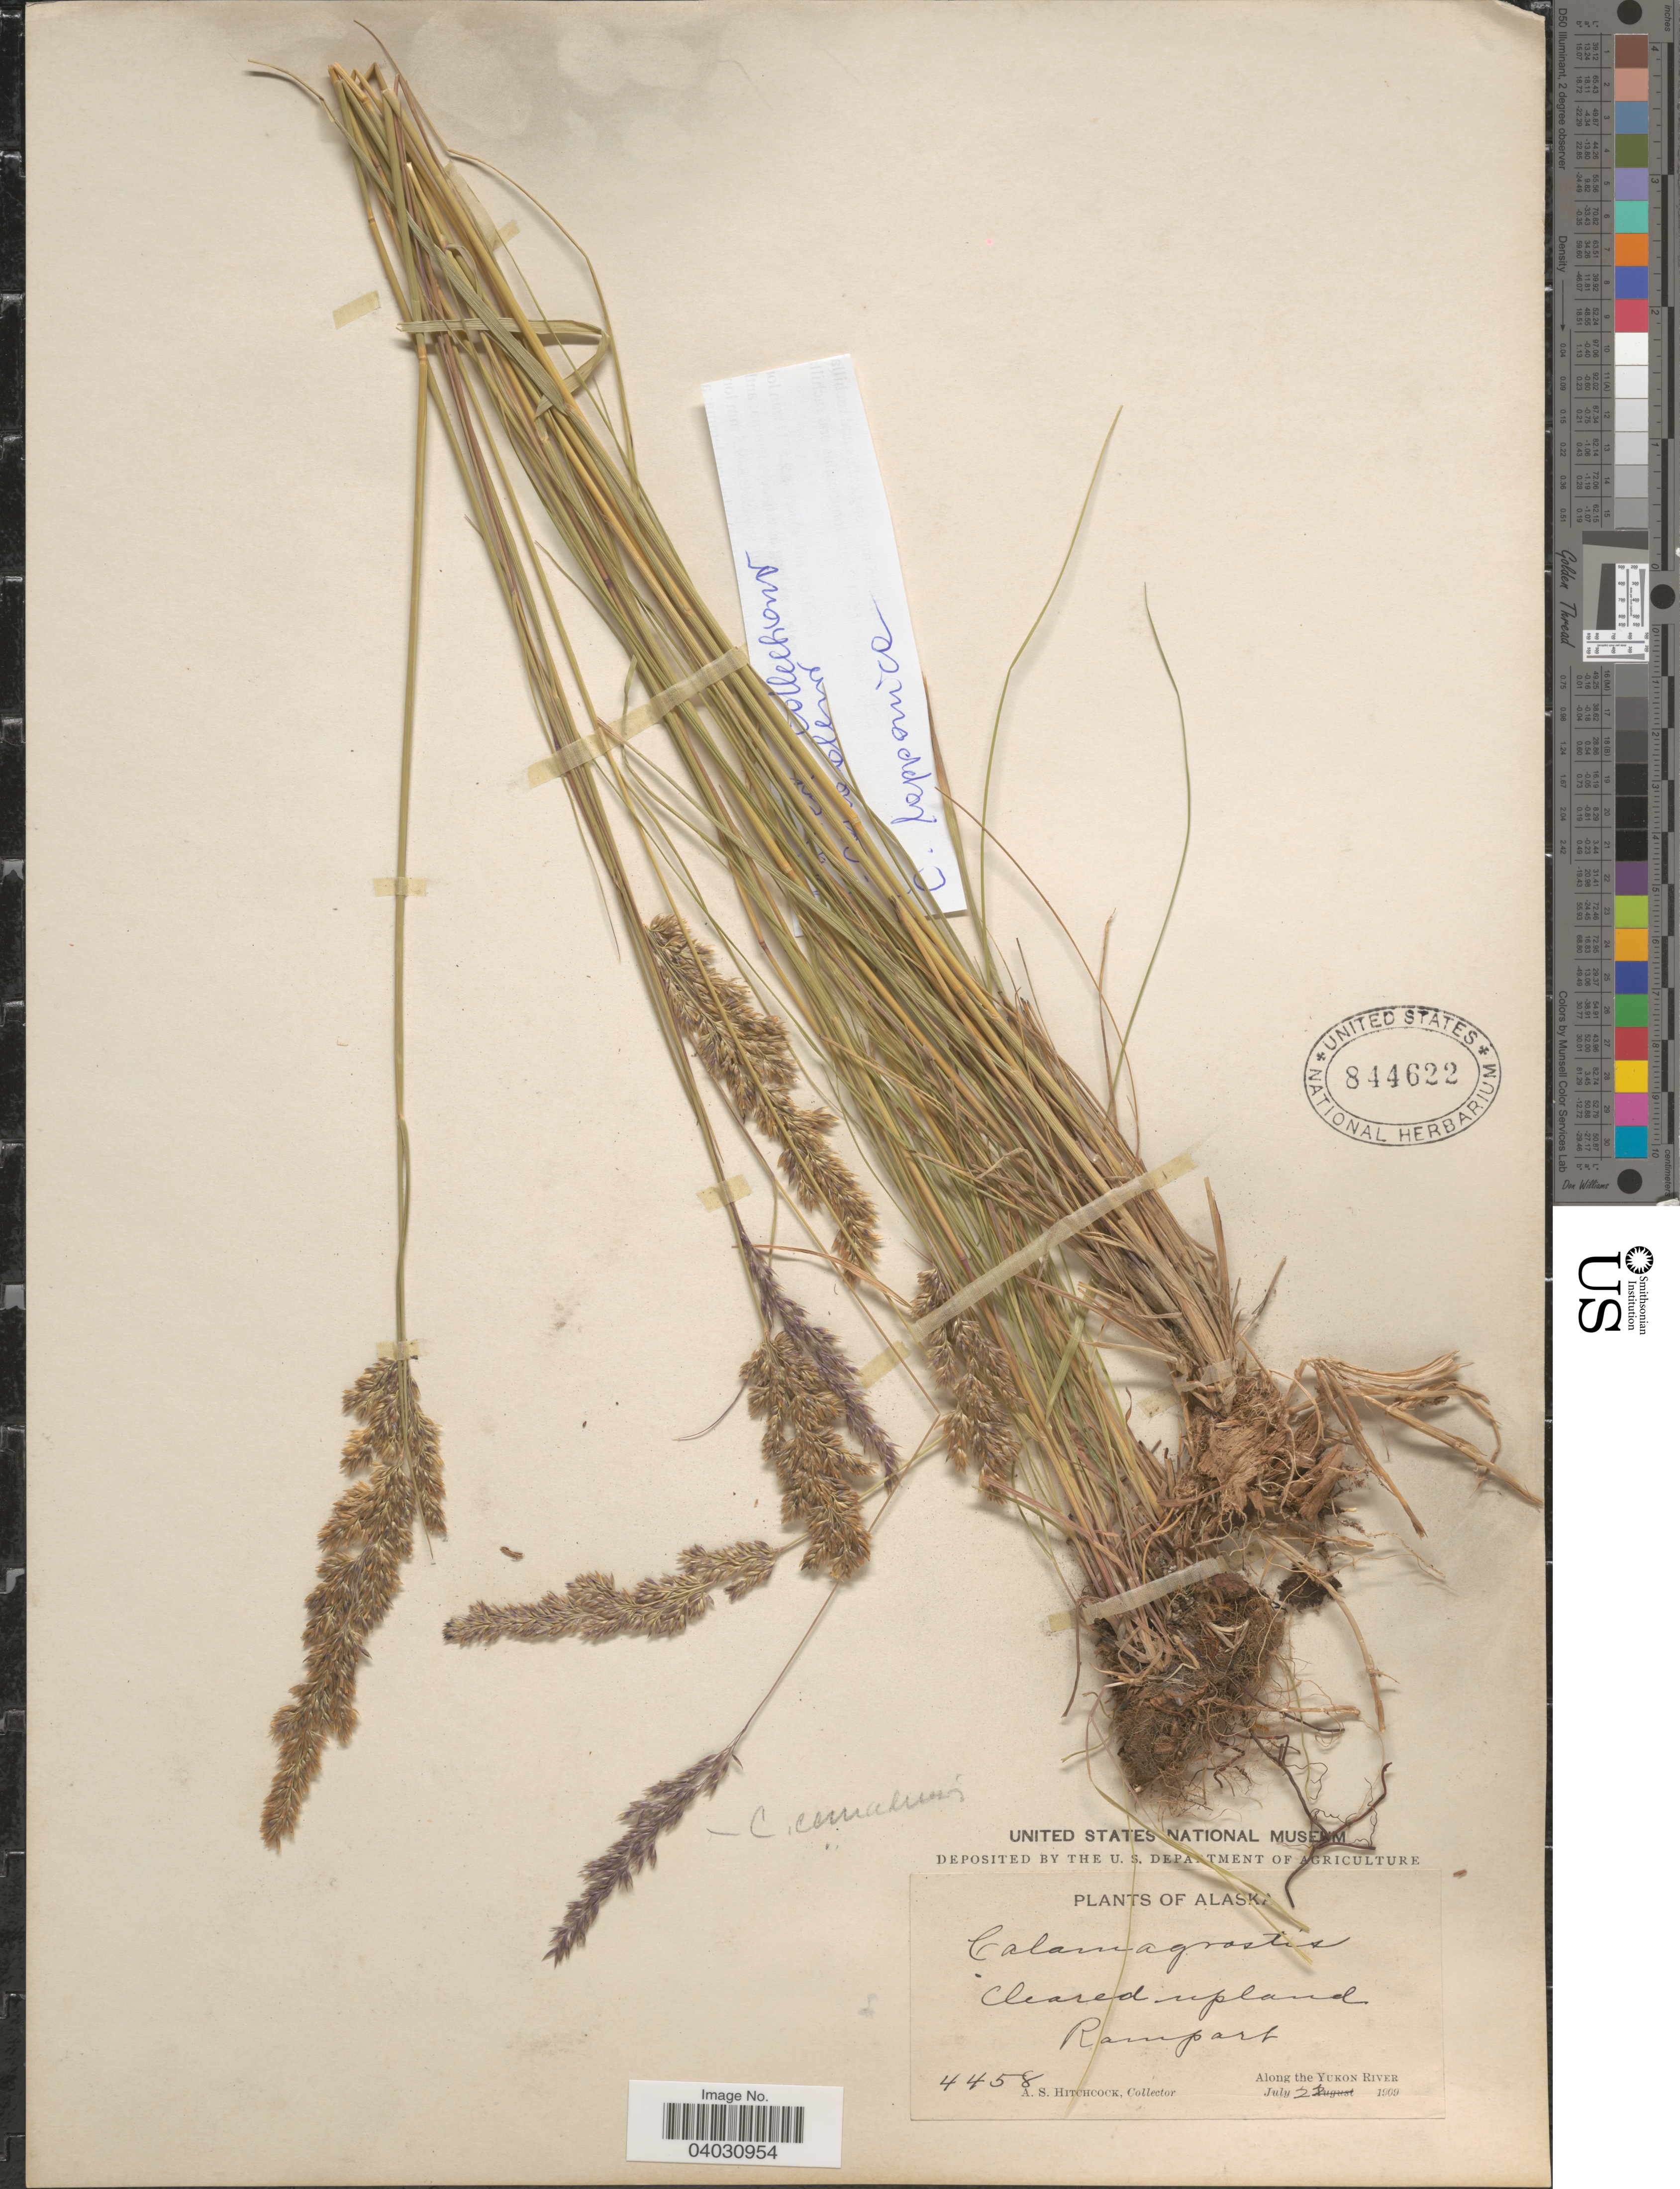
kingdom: Plantae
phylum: Tracheophyta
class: Liliopsida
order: Poales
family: Poaceae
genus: Calamagrostis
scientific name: Calamagrostis sp.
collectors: A. S. Hitchcock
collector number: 4458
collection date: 1909-07-22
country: United States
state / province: Alaska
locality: Rampart. Along the Yukon River.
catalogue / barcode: US 844622